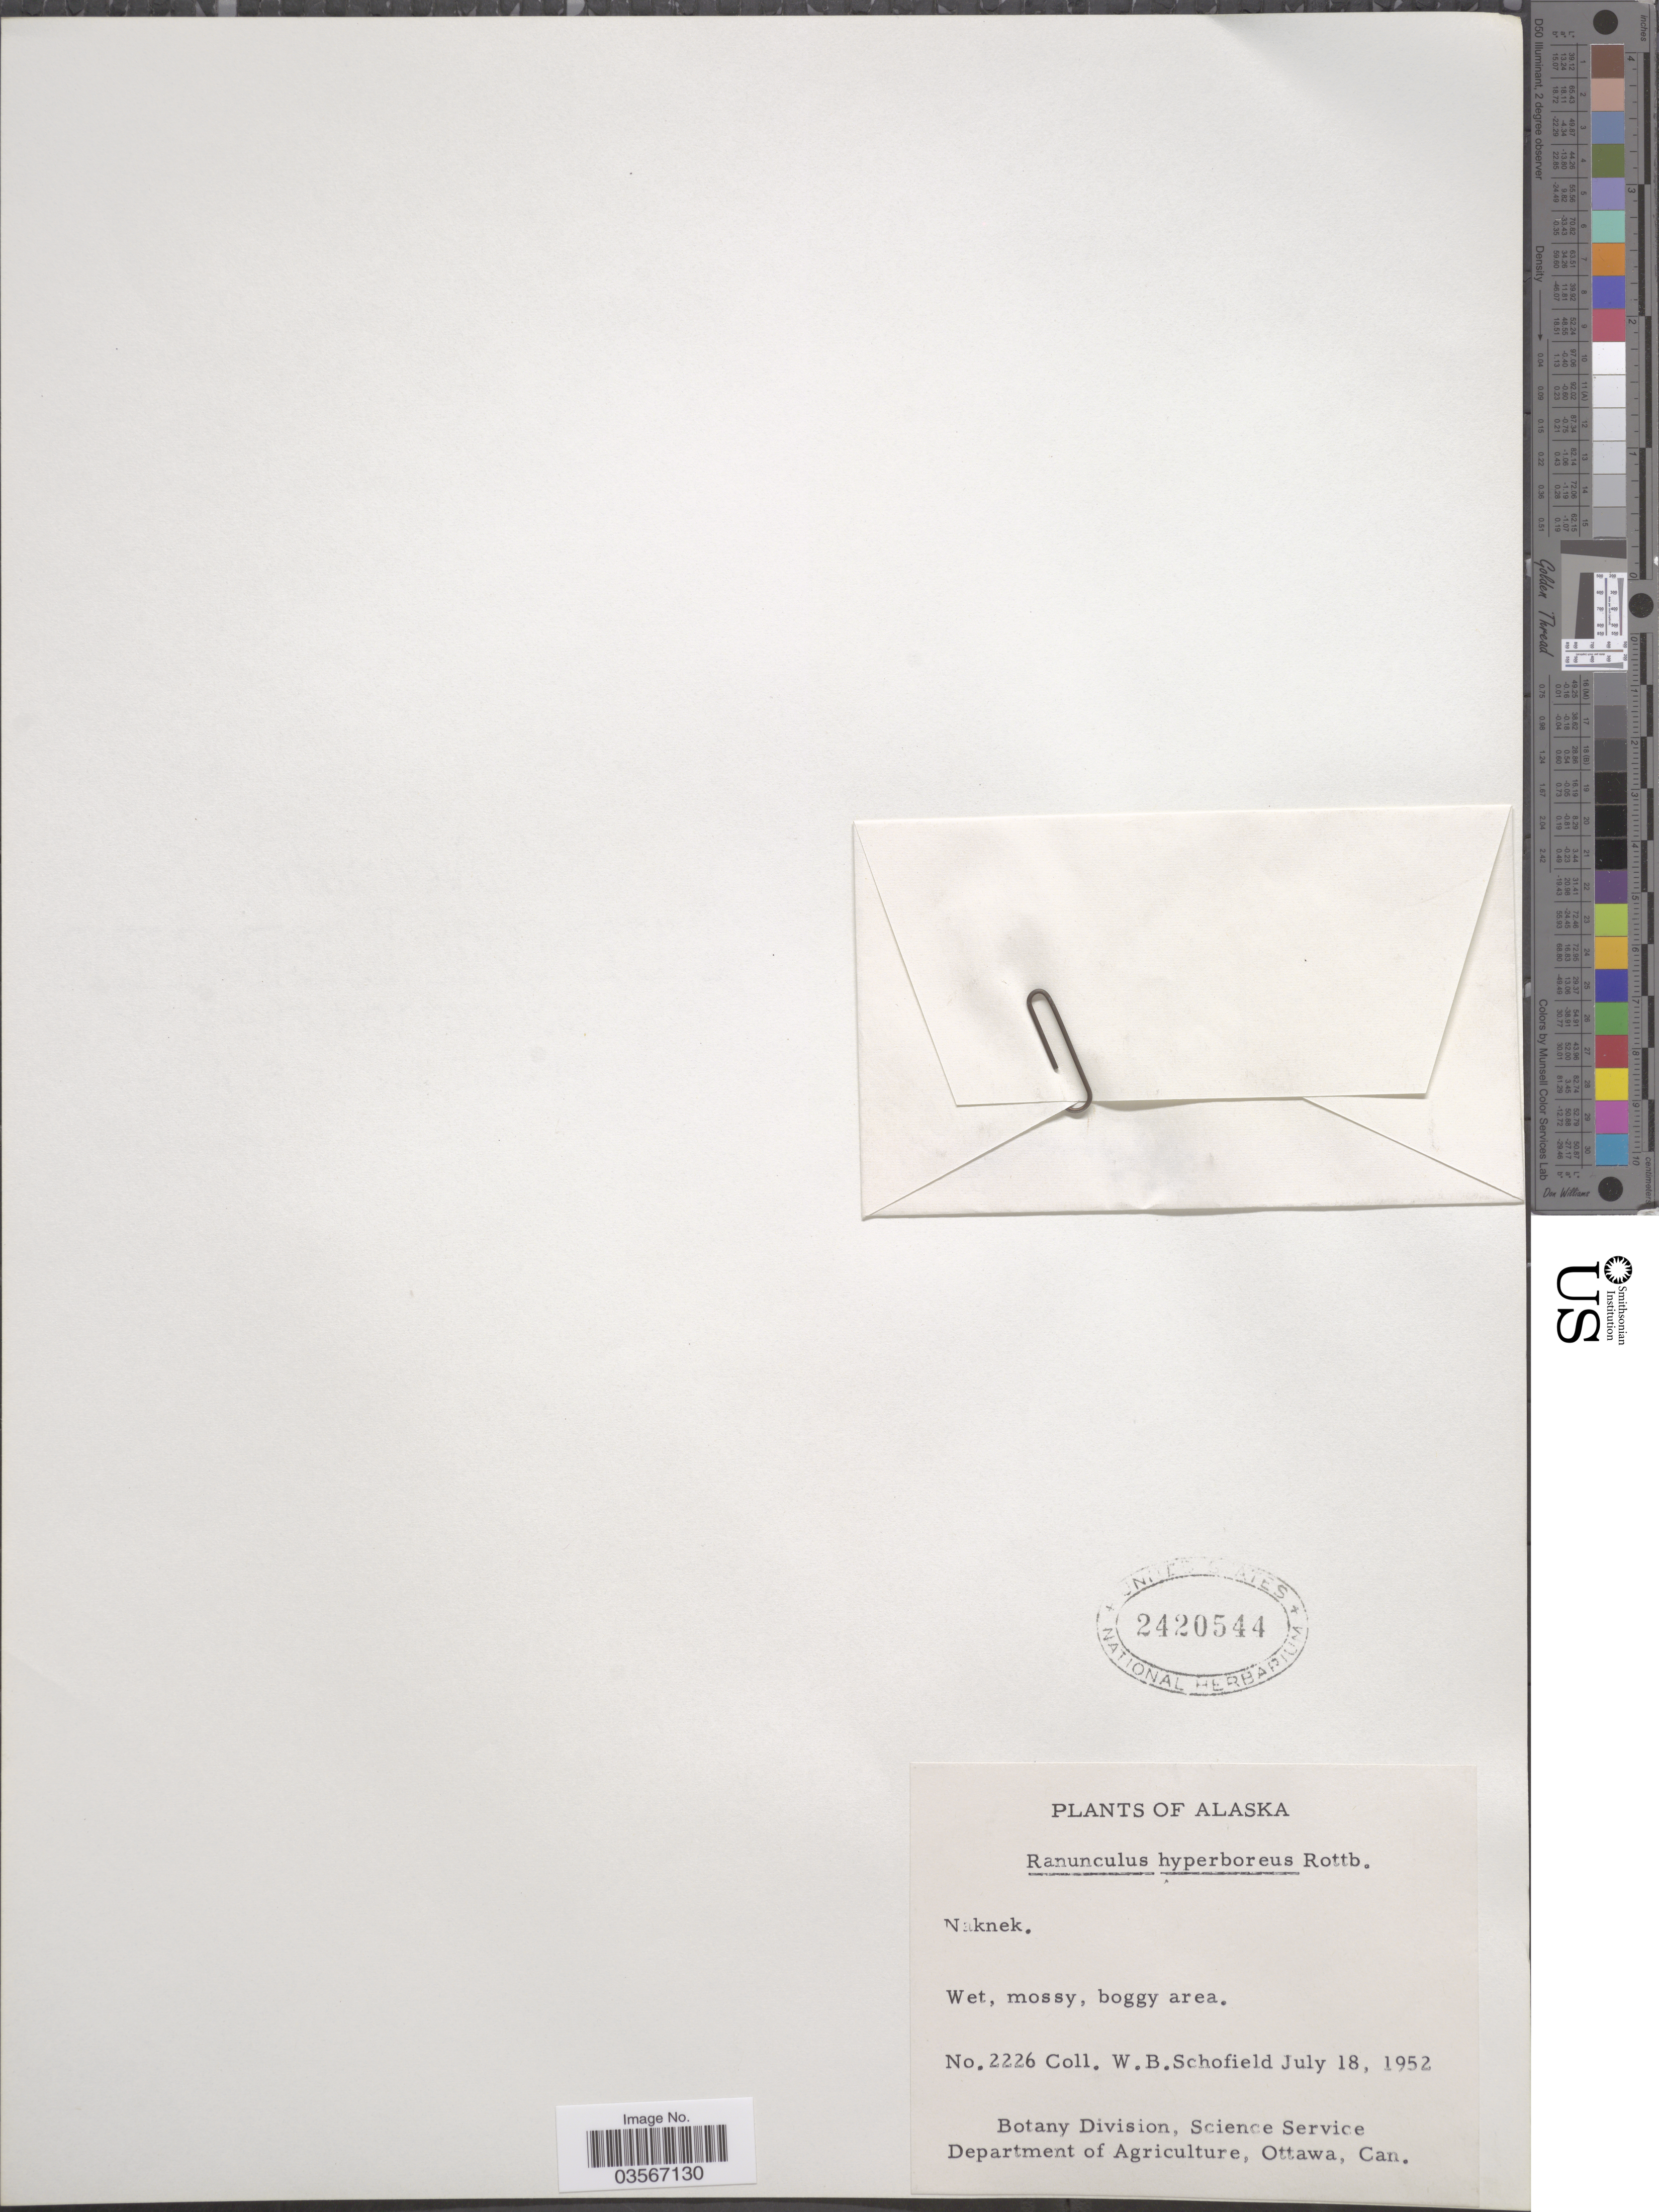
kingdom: Plantae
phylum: Tracheophyta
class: Magnoliopsida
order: Ranunculales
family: Ranunculaceae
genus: Ranunculus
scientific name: Ranunculus hyperboreus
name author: Rottb.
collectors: W. Schofield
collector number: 2226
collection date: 1952-07-18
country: United States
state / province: Alaska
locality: Wet, mossy, boggy area.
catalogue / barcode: US 2420544